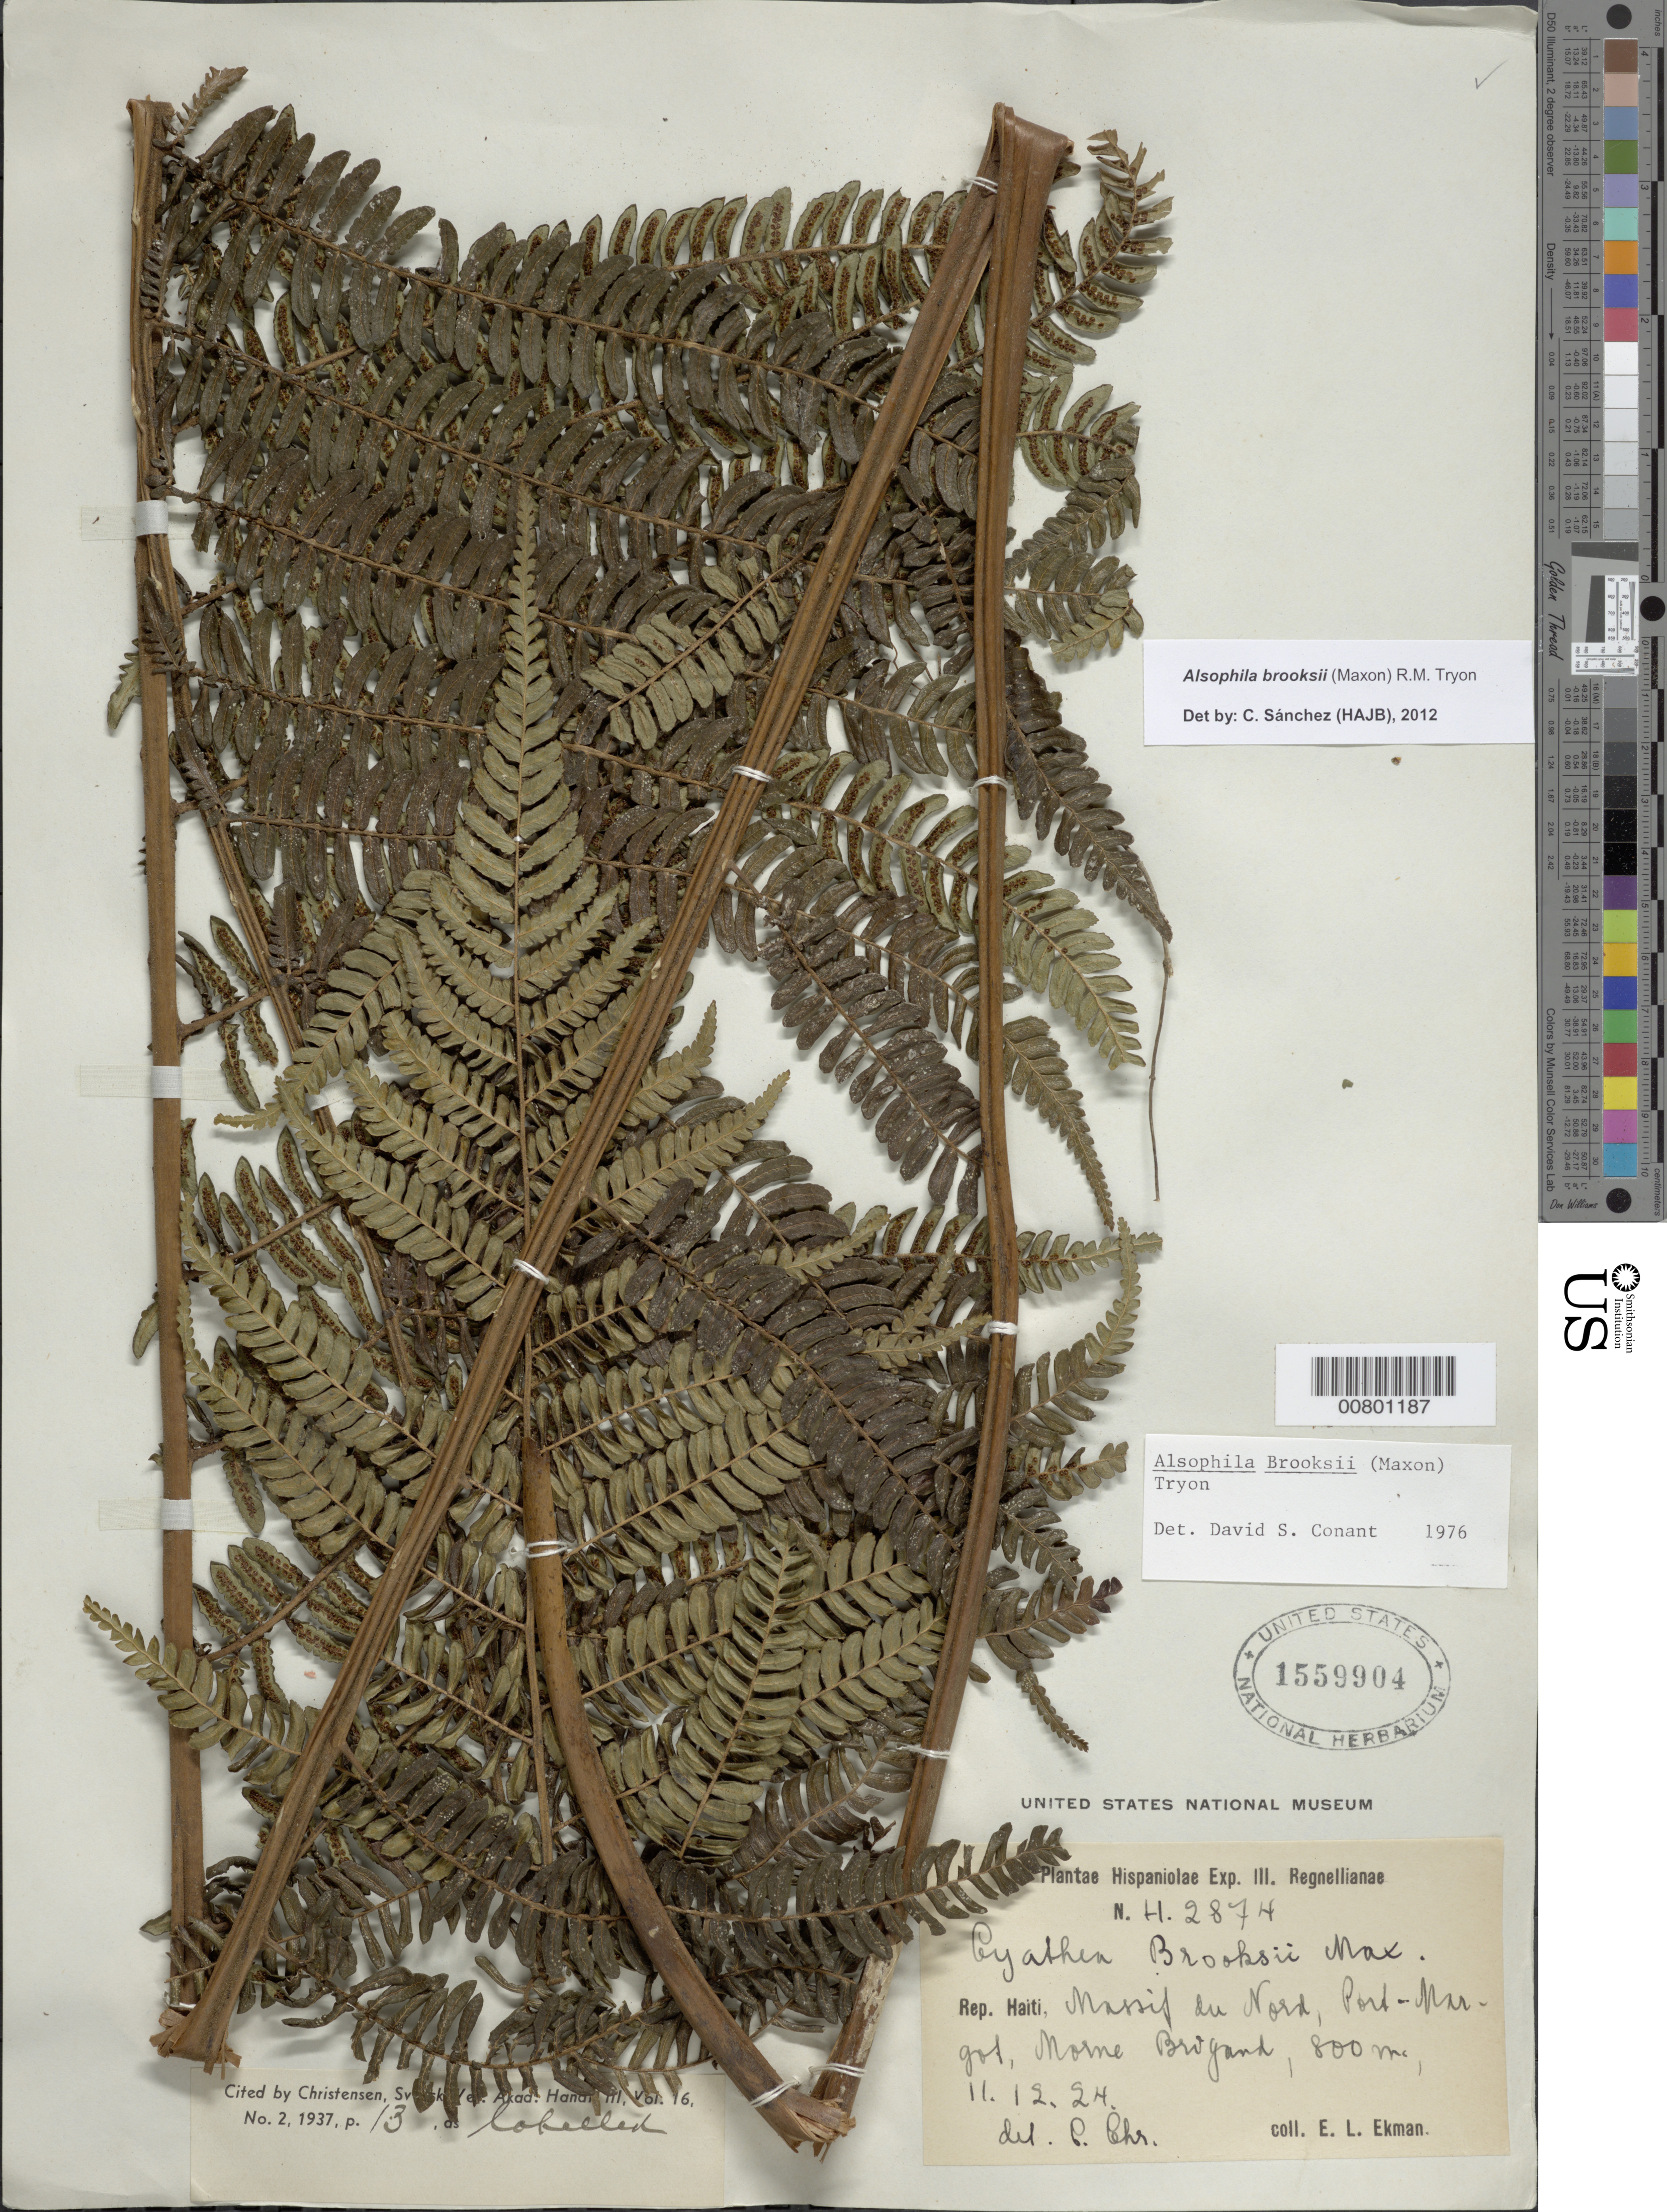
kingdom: Plantae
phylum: Tracheophyta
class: Polypodiopsida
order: Cyatheales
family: Cyatheaceae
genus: Alsophila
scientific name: Alsophila brooksii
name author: (Maxon) R.M. Tryon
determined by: Conant, D. S.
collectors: E. L. Ekman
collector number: H 2874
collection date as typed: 11 Dec 1924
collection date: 1924-12-11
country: Haiti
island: Hispaniola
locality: Massif du Nord, Port Margot, Morne Brigand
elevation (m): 800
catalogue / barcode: US 1559904